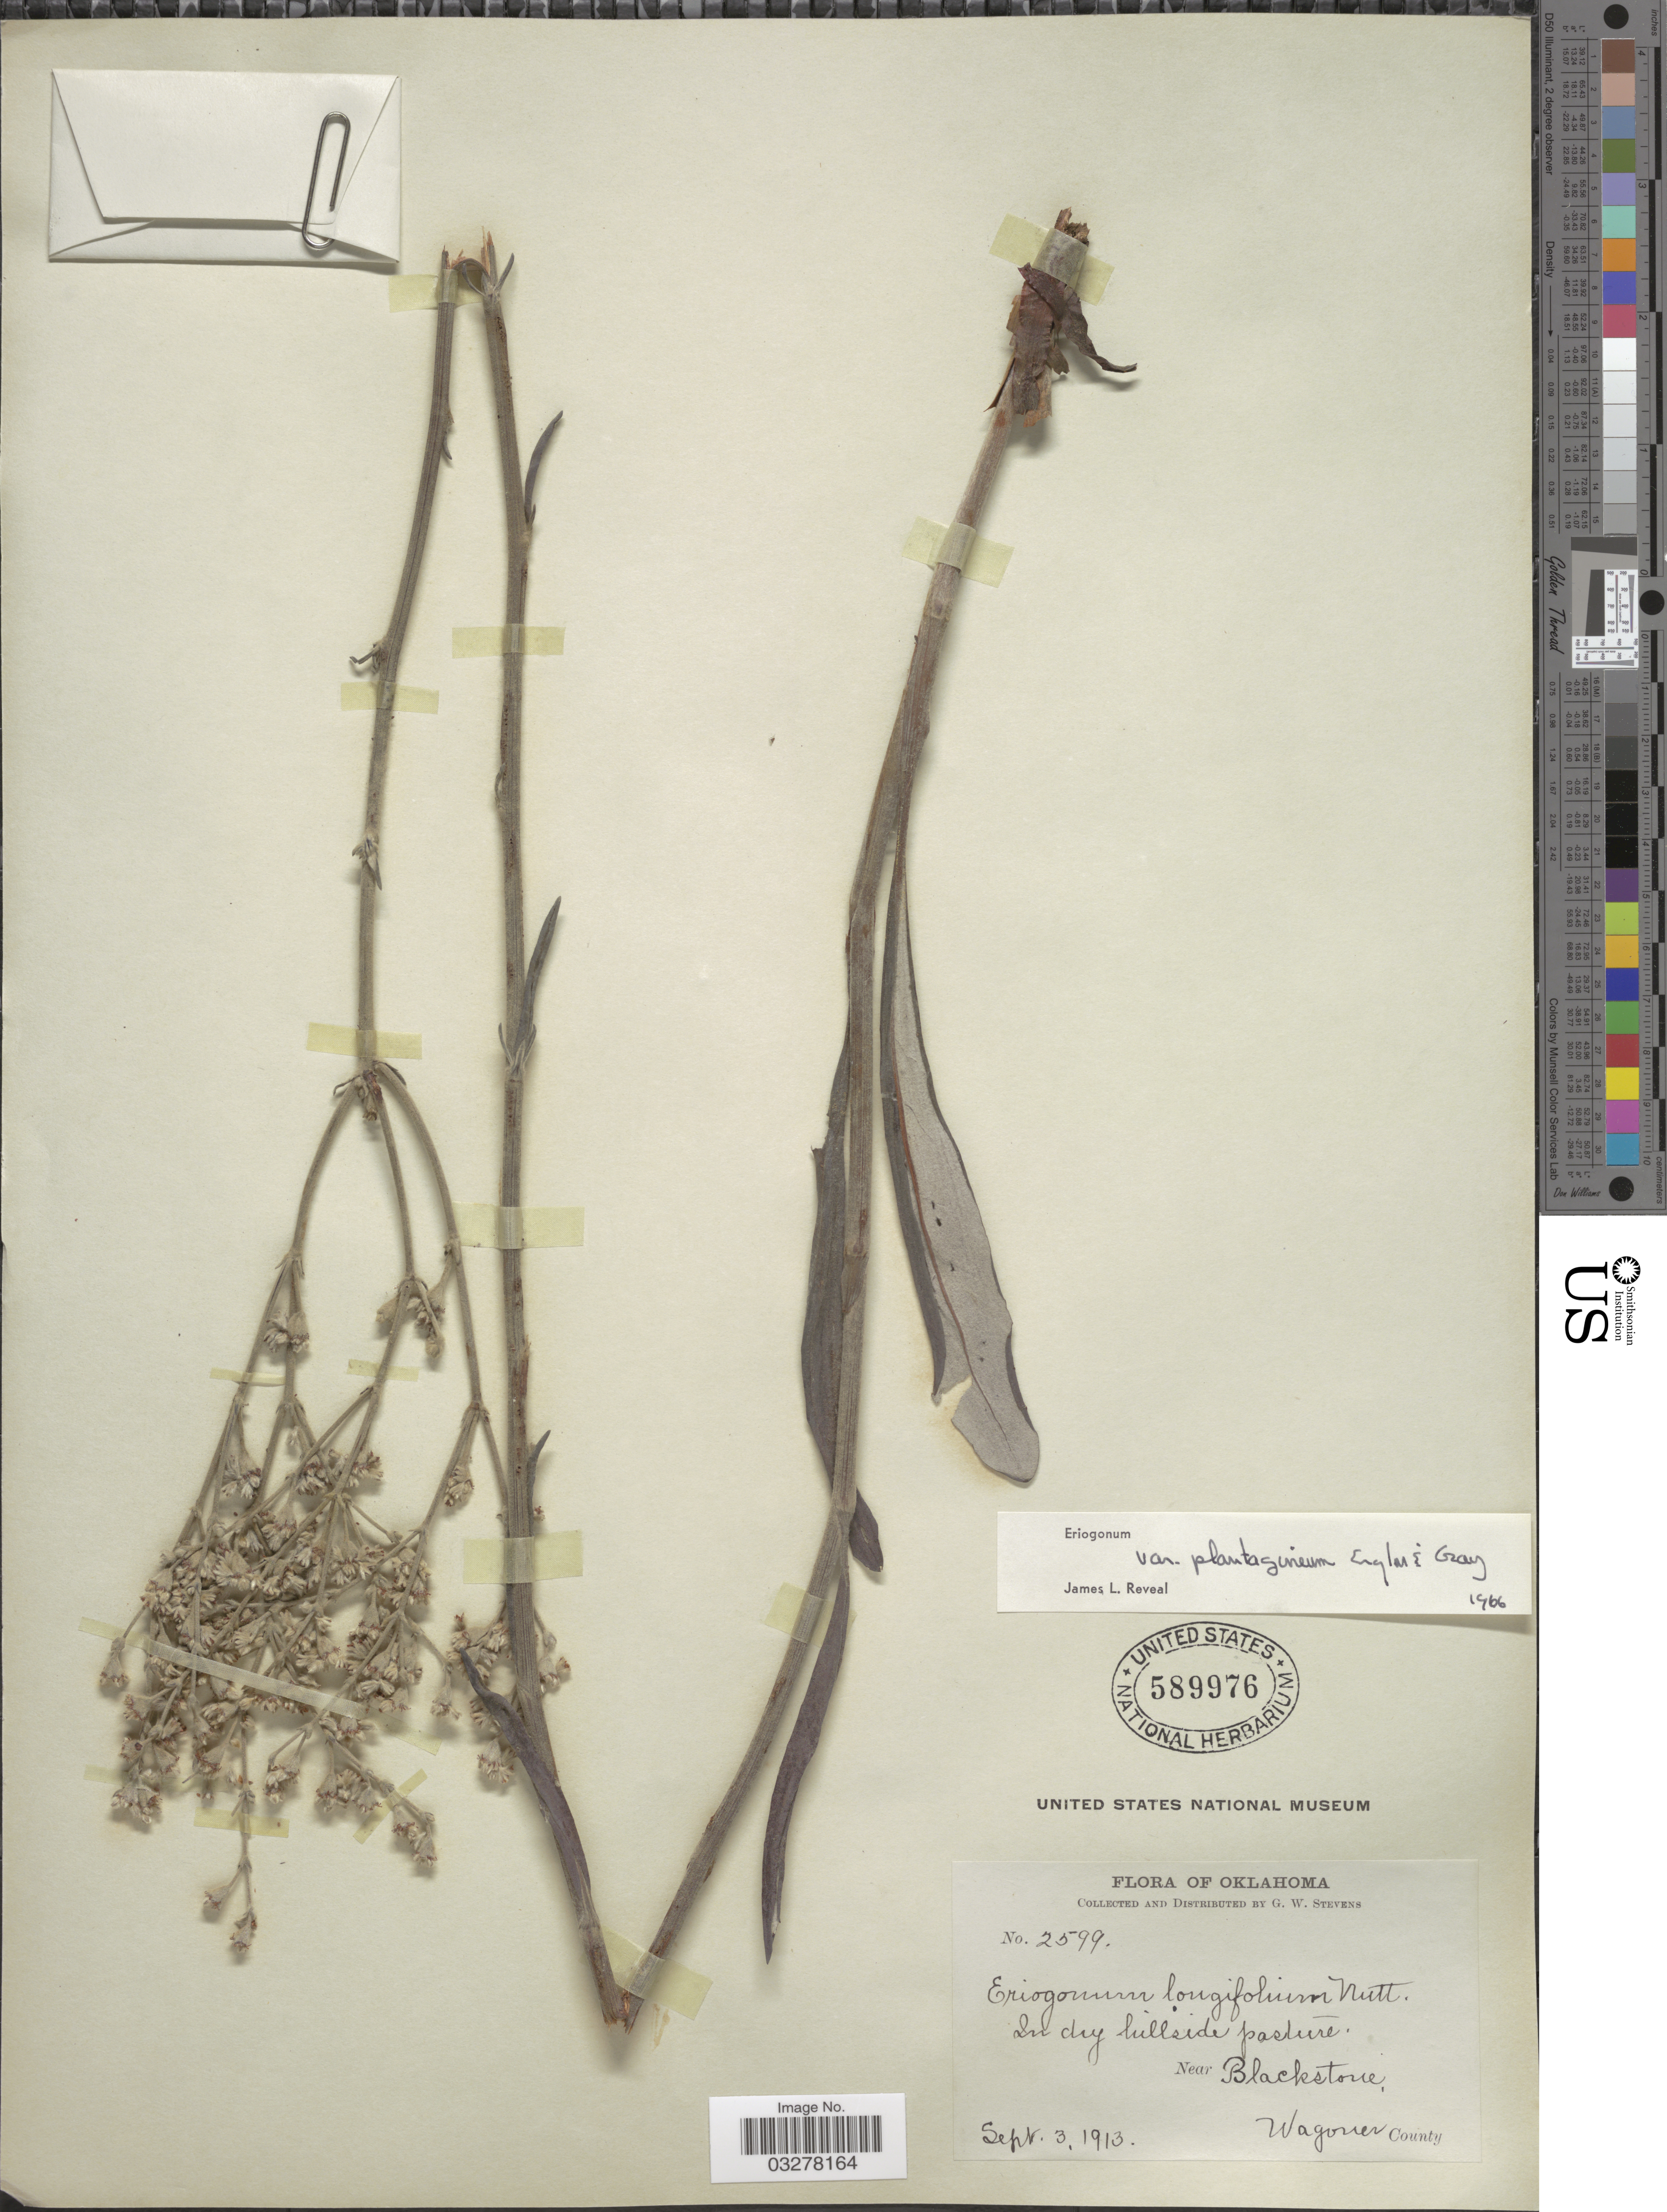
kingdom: Plantae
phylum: Tracheophyta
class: Magnoliopsida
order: Caryophyllales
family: Polygonaceae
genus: Eriogonum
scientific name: Eriogonum longifolium var. longifolium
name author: Nutt.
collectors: G. W. Stevens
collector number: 2599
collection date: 1913-09-03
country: United States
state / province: Oklahoma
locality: Near Blackstone, Wagoner County.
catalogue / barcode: US 589976